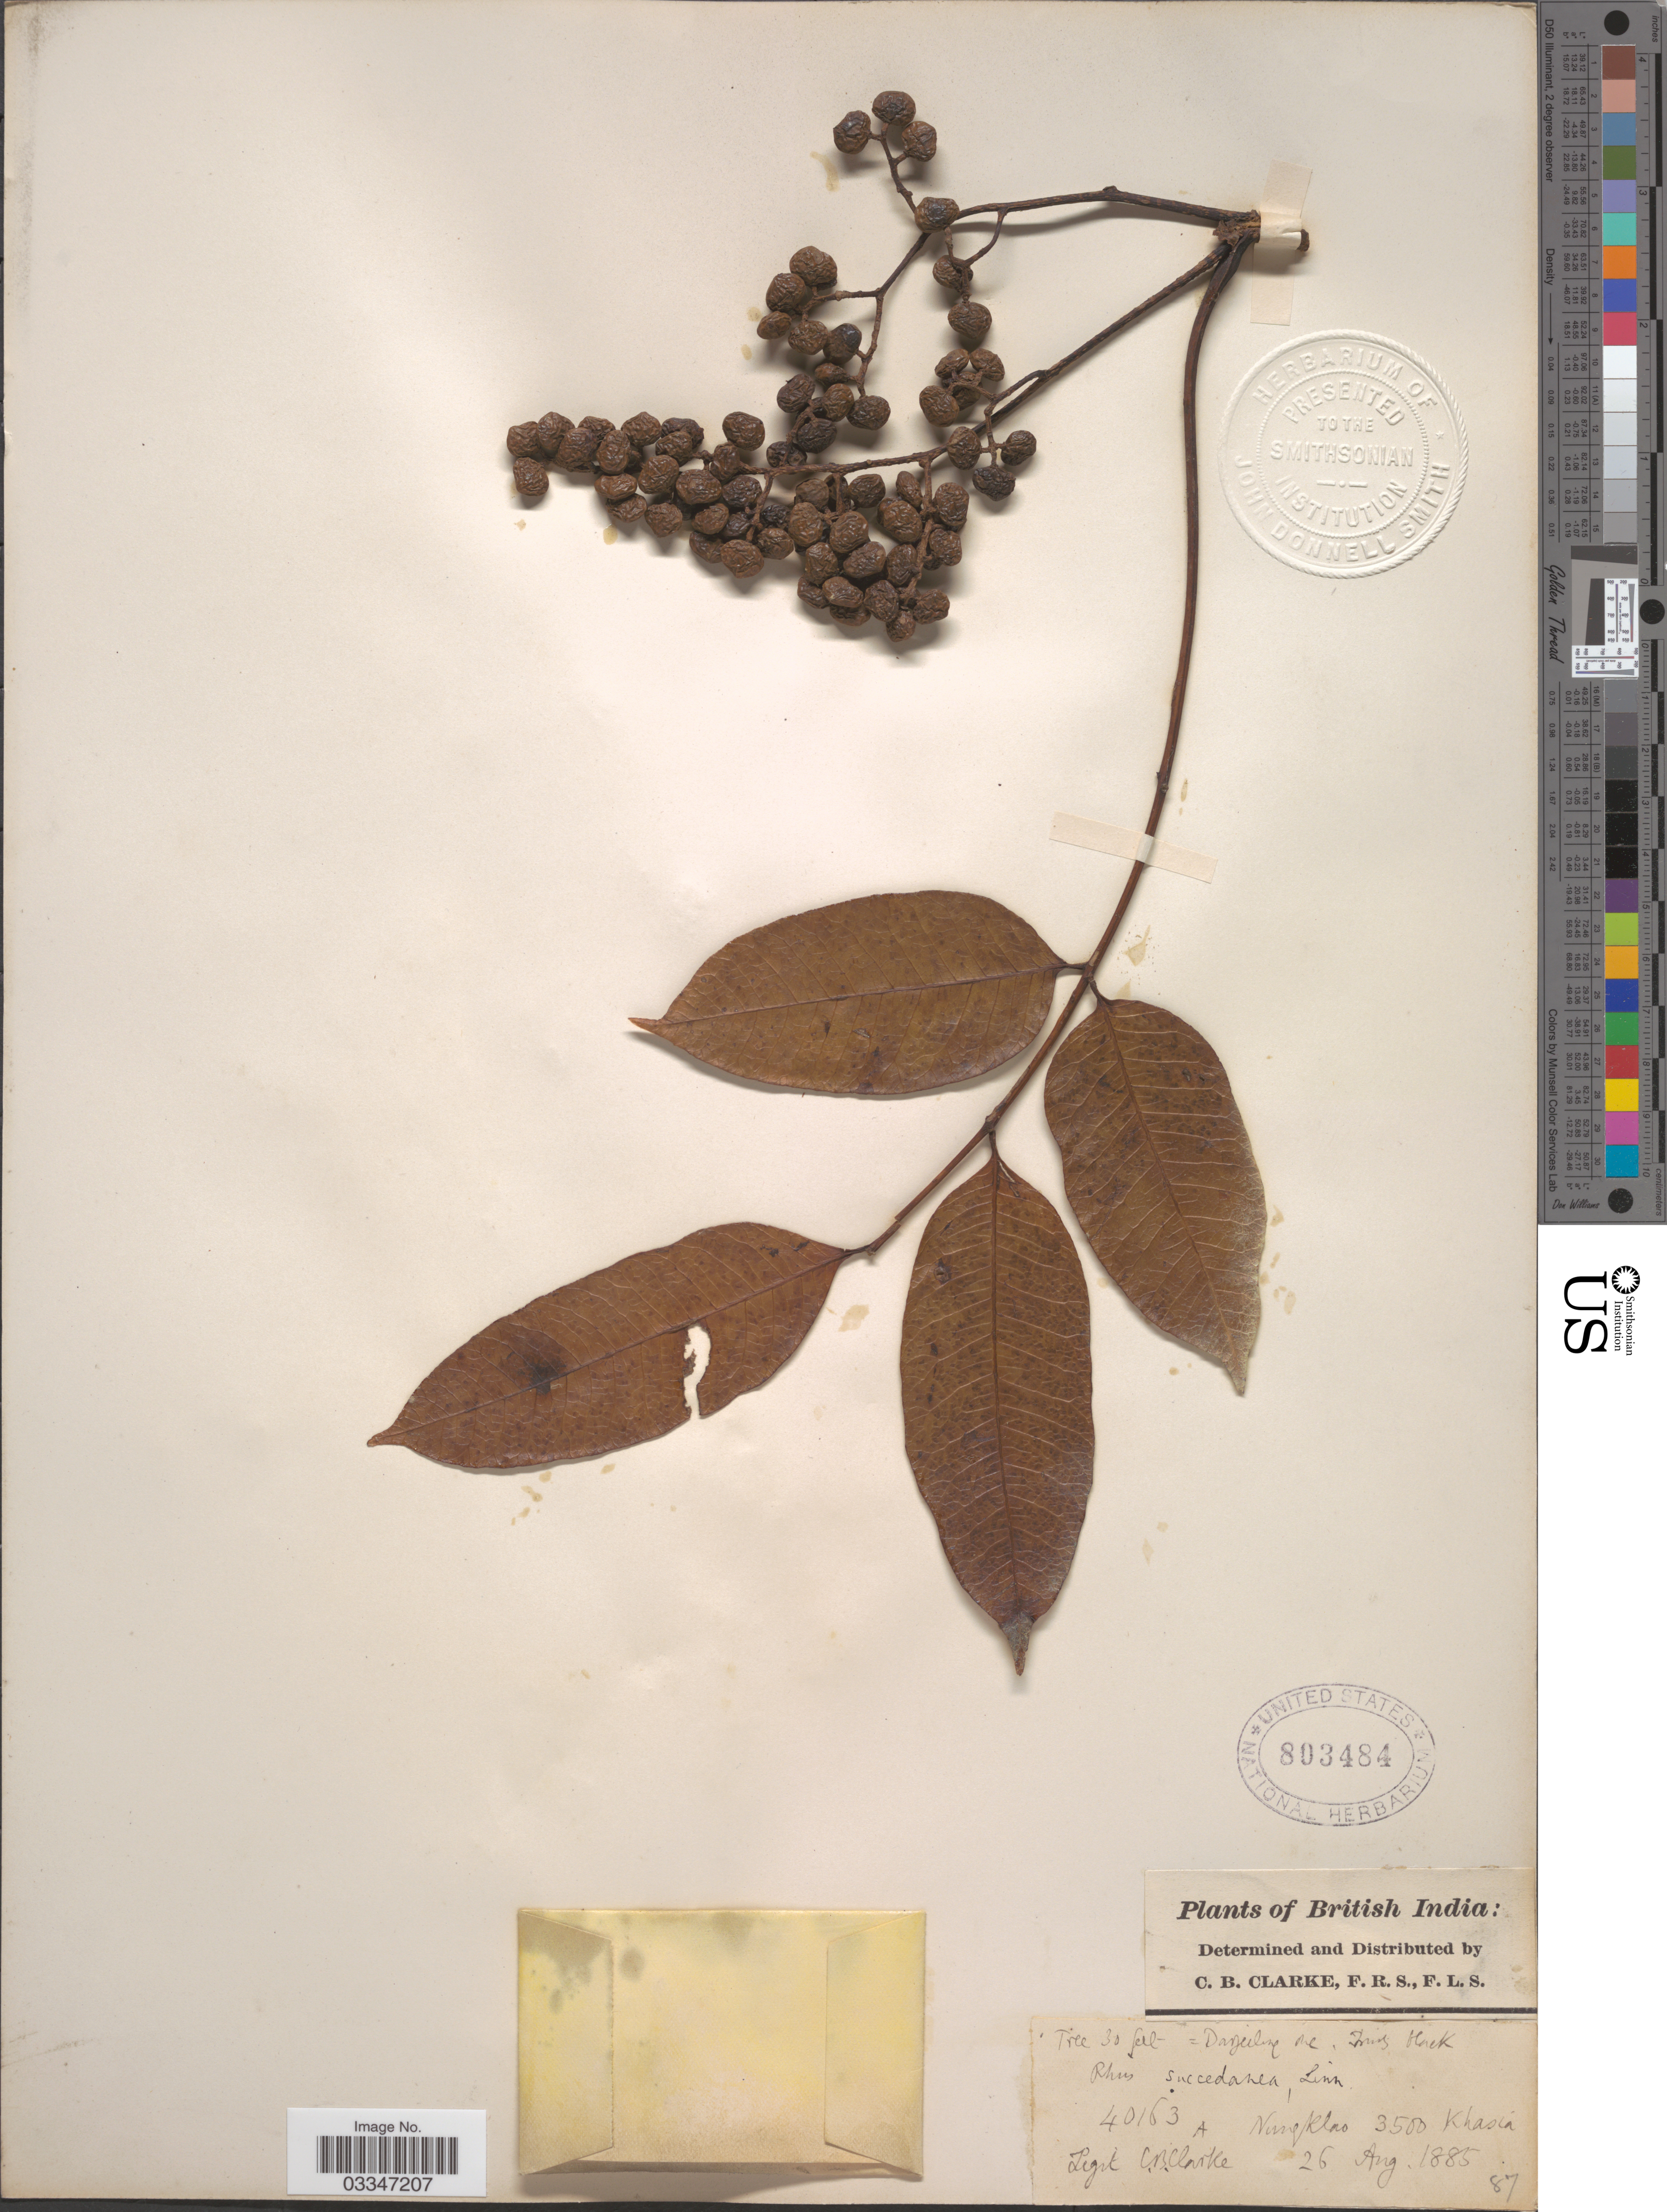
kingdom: Plantae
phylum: Tracheophyta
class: Magnoliopsida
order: Sapindales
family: Anacardiaceae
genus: Rhus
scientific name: Rhus succedanea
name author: L.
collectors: C. B. Clarke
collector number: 40163A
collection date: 1885-08-26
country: India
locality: British India. Nungklao, Khasia.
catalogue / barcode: US 803484